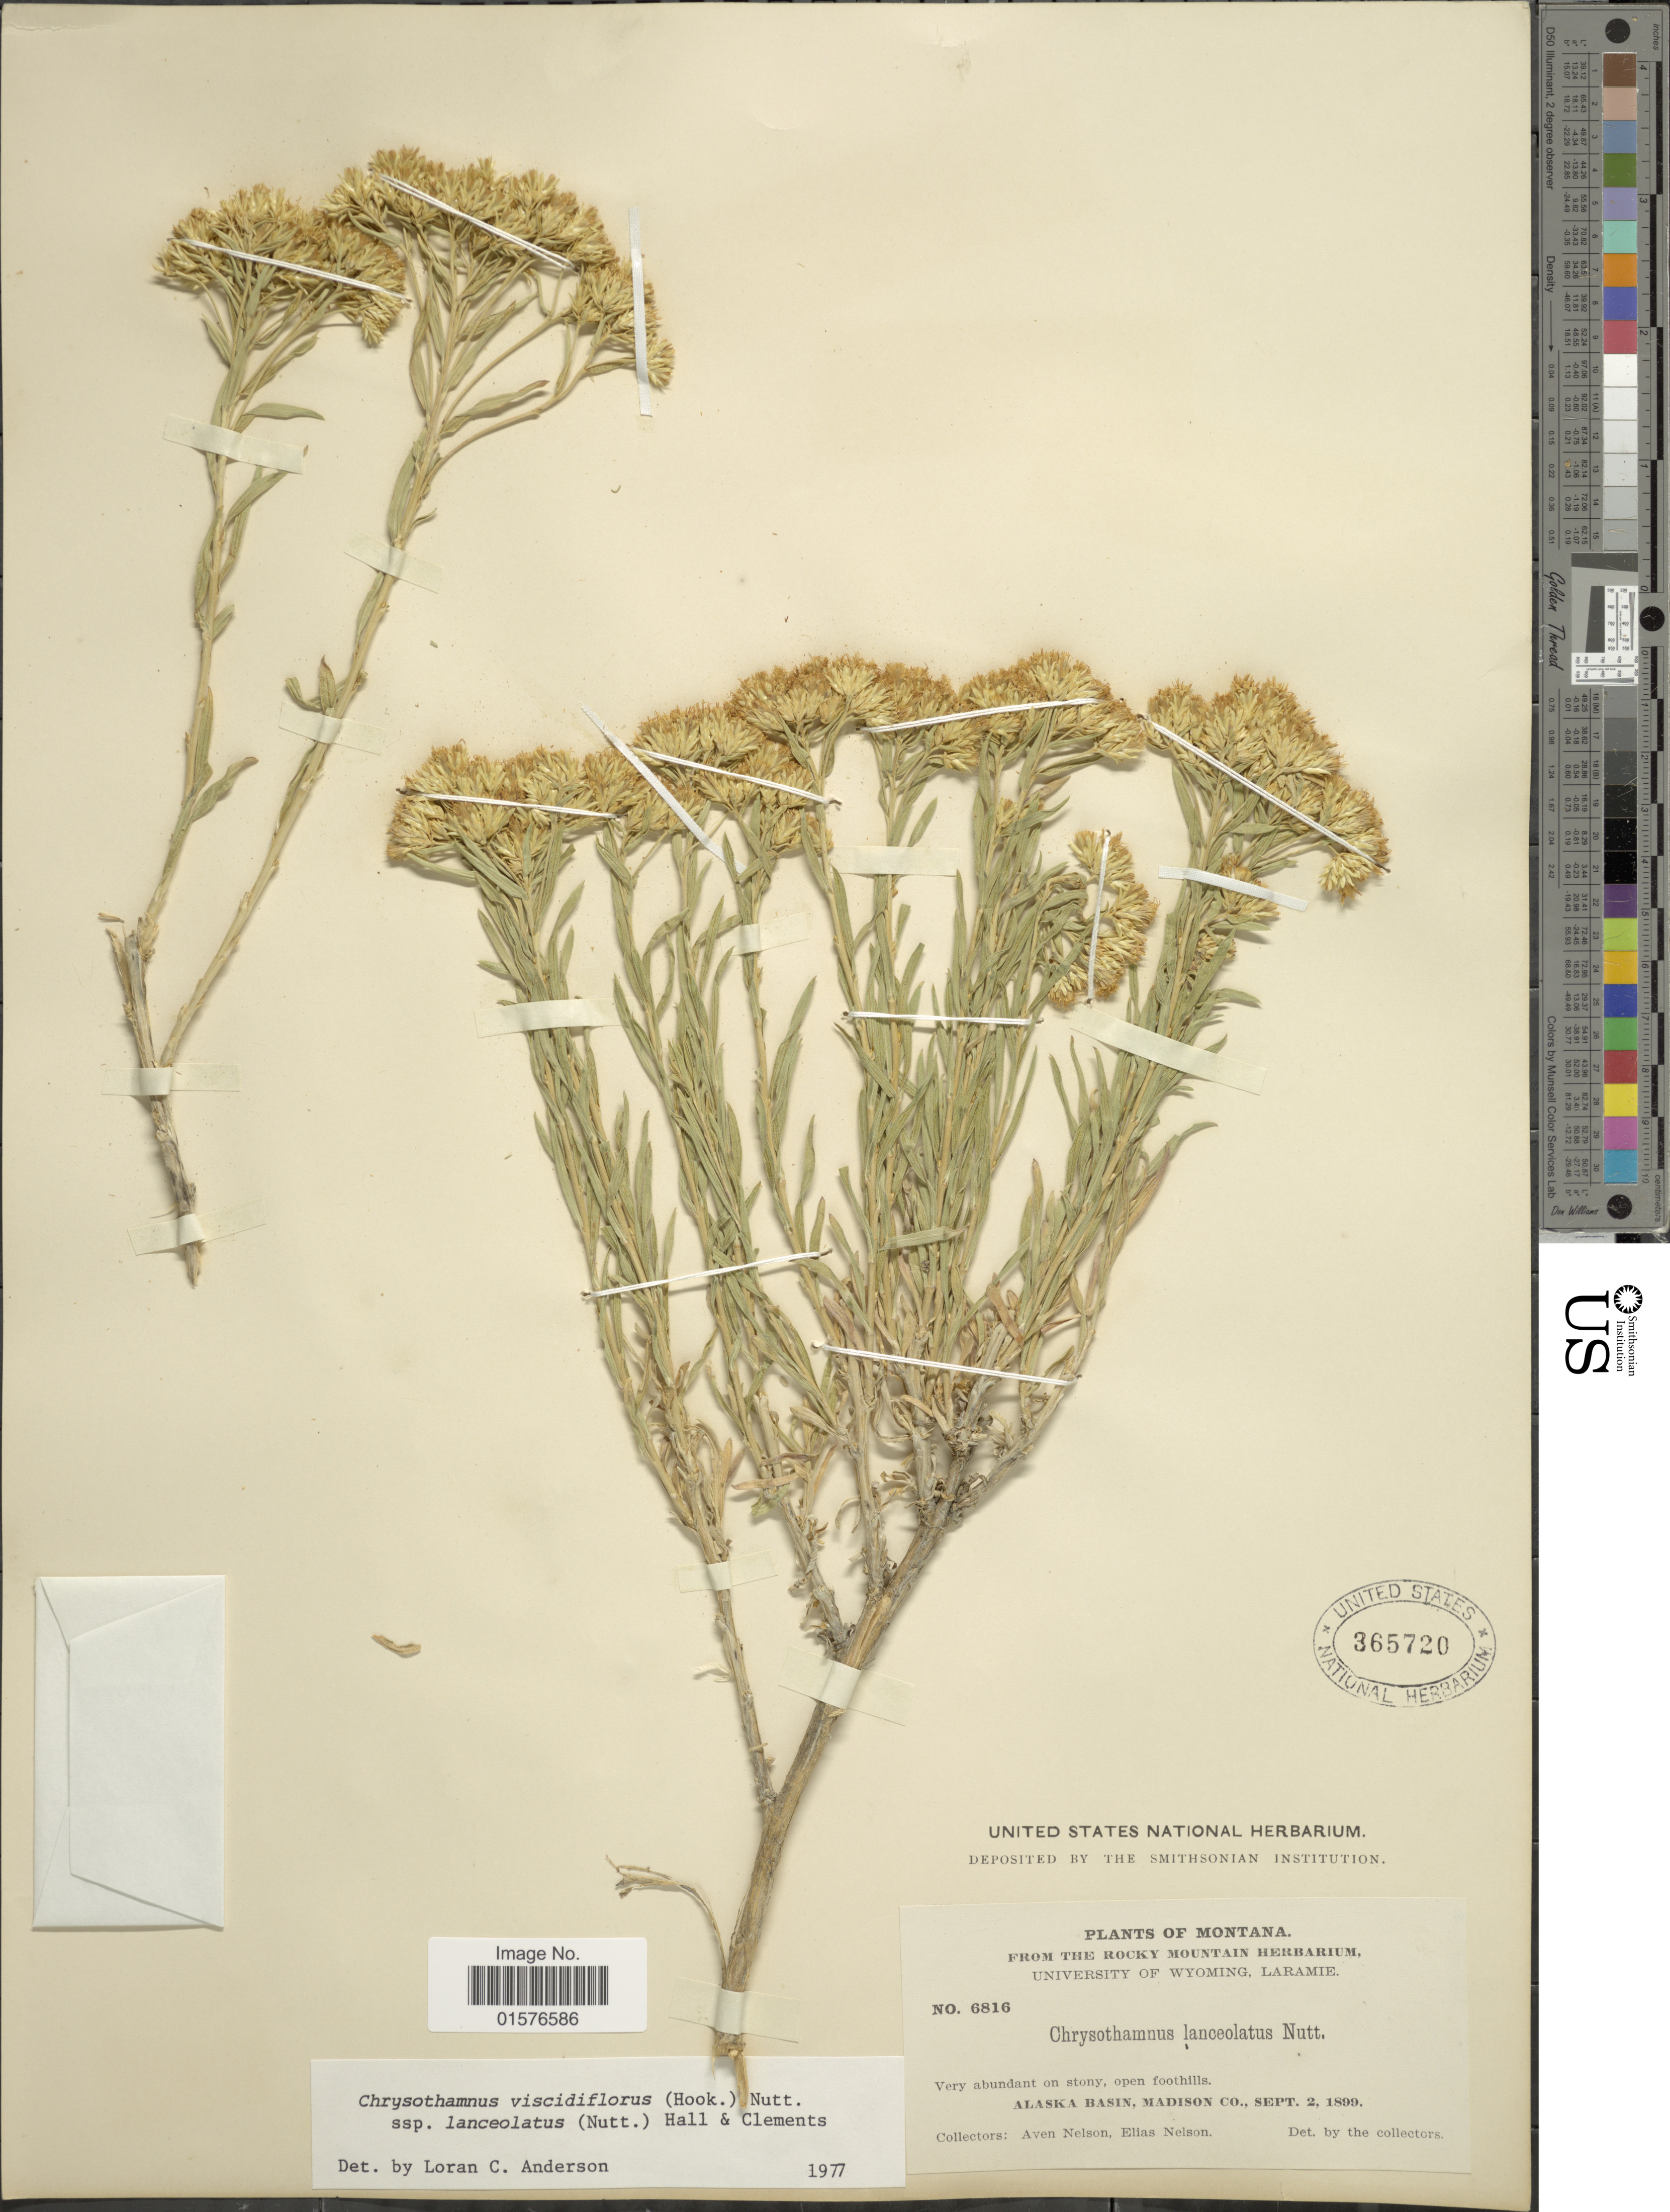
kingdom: Plantae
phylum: Tracheophyta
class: Magnoliopsida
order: Asterales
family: Asteraceae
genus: Chrysothamnus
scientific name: Chrysothamnus viscidiflorus subsp. lanceolatus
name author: (Nutt.) H.M. Hall & Clem.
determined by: Urbatsch, Lowell E., Curator (LSU), Louisiana State University (UNITED STATES)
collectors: A. Nelson & E. Nelson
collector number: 6816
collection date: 1899-09-02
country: United States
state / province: Montana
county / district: Madison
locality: Alaska Basin.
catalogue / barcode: US 365720